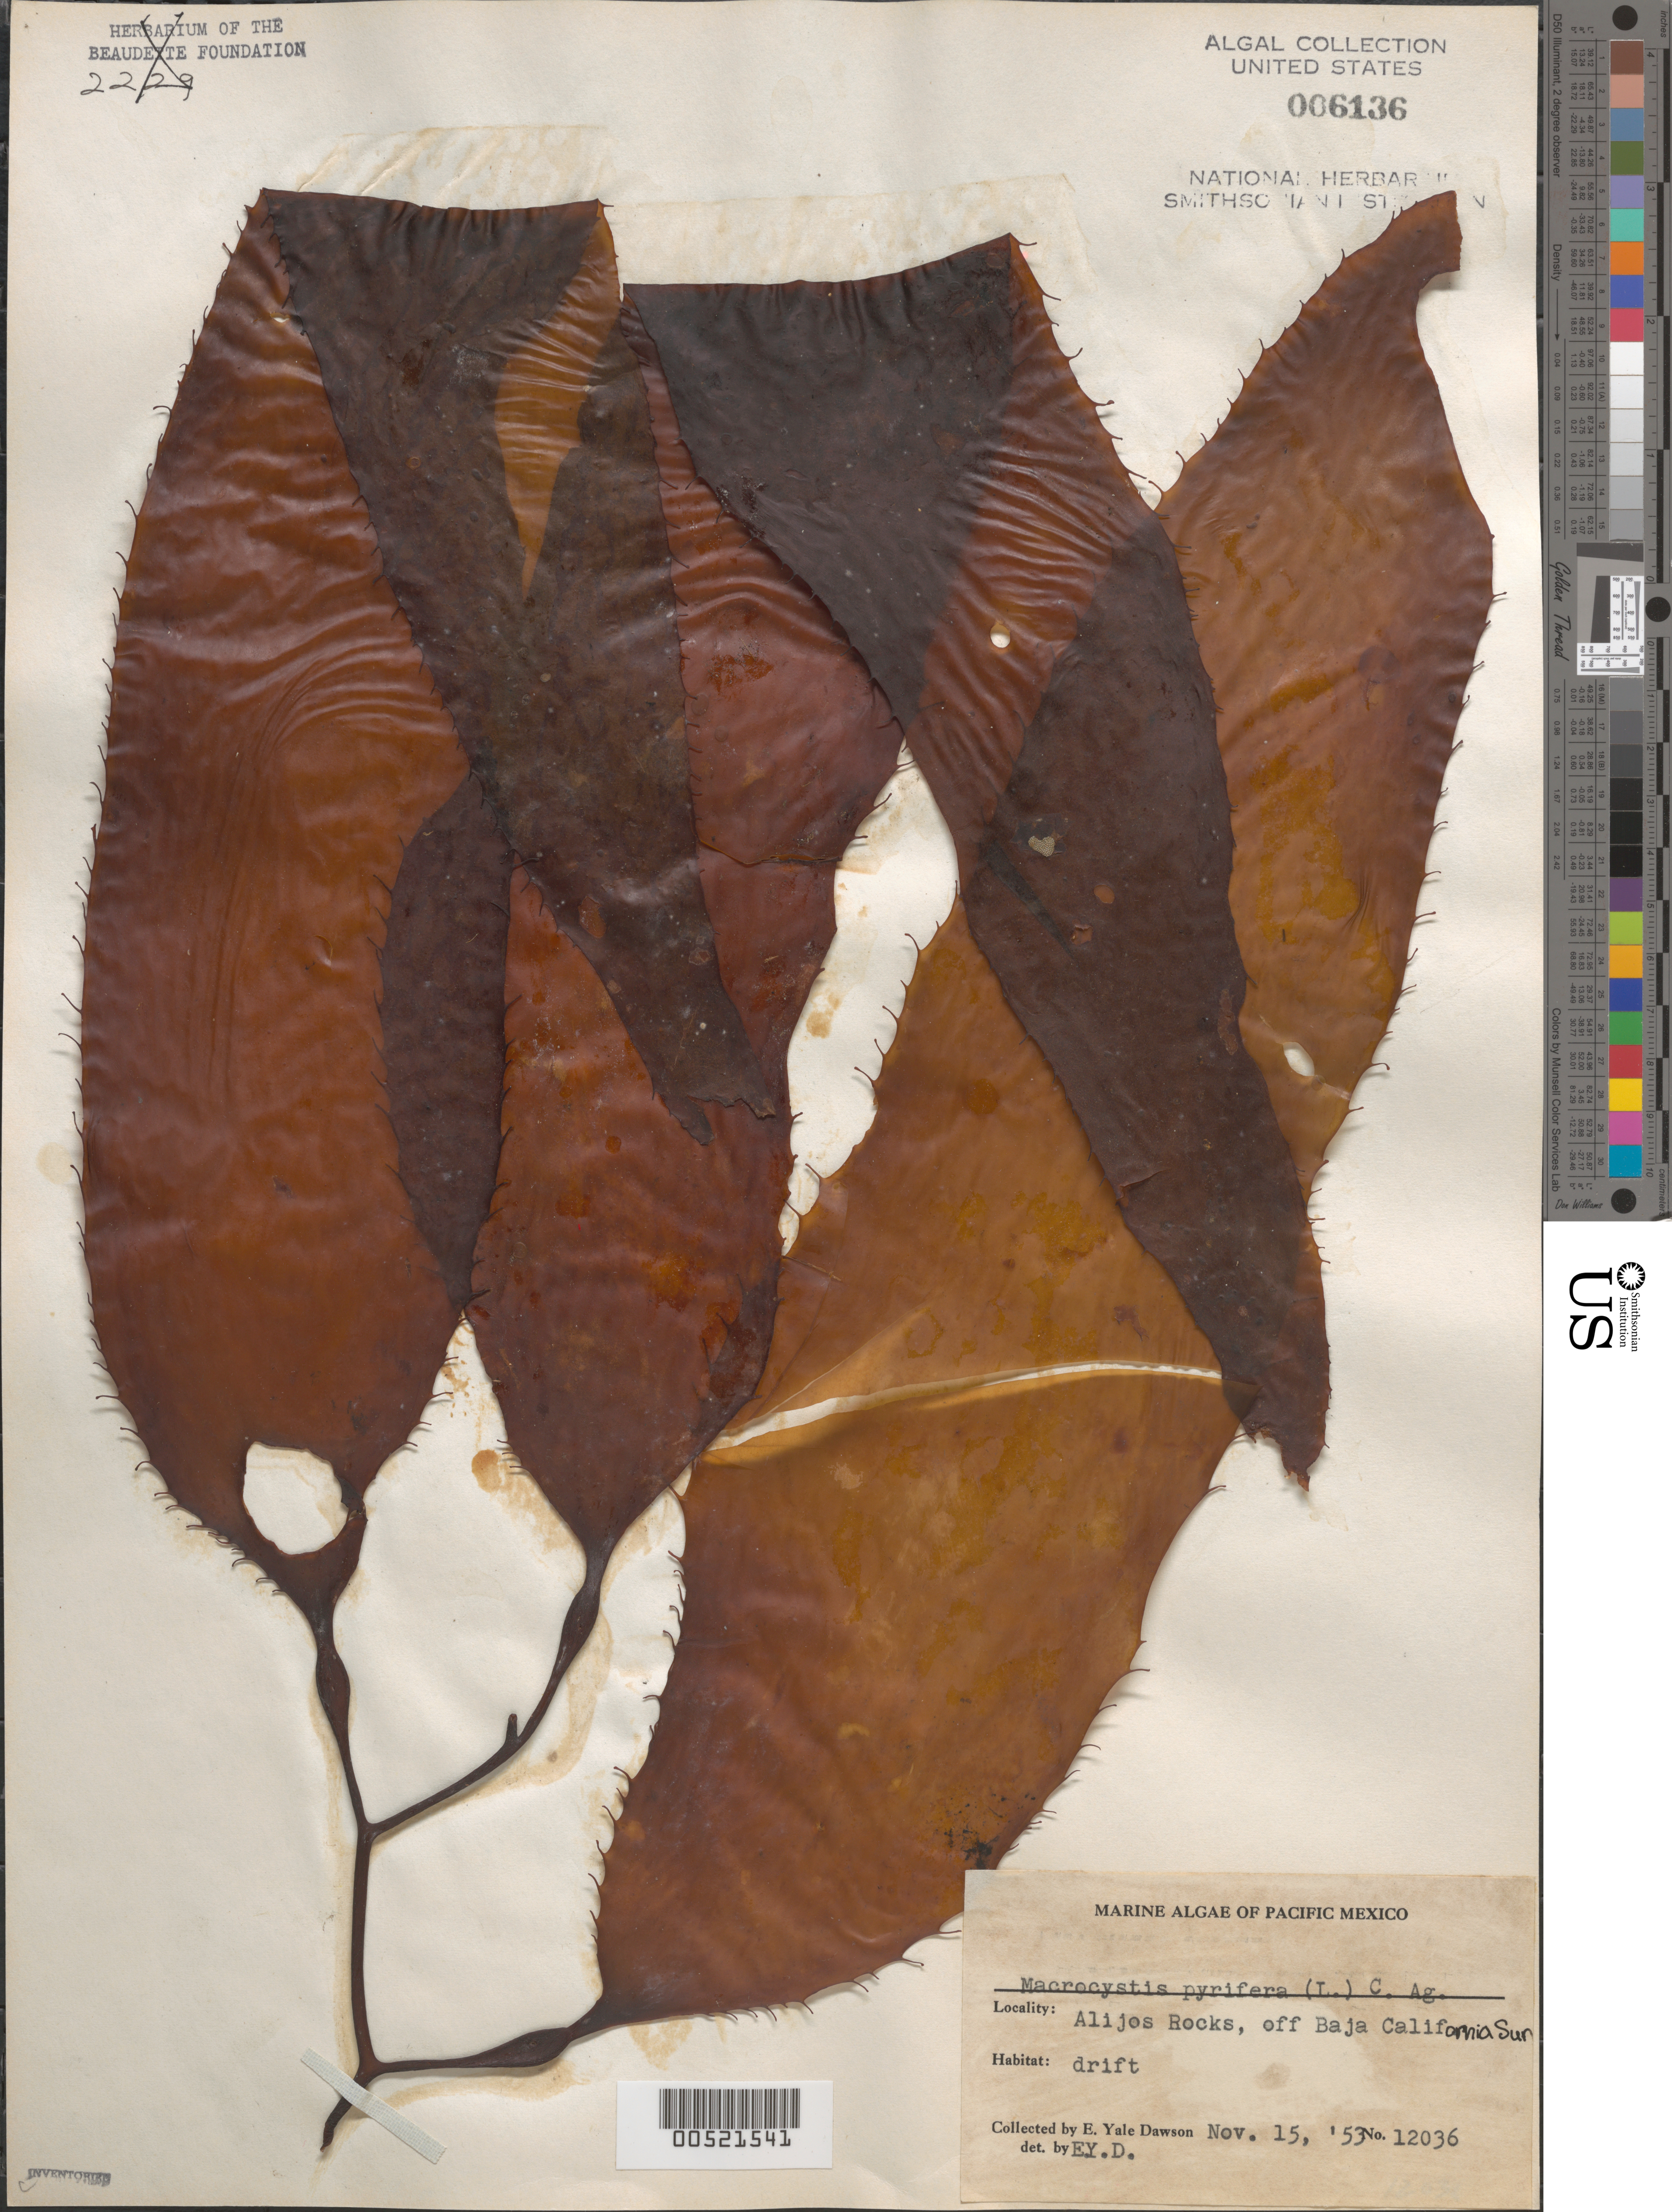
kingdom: Chromista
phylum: Ochrophyta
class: Phaeophyceae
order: Laminariales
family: Laminariaceae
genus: Macrocystis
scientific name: Macrocystis pyrifera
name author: (L.) C. Agardh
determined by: Dawson, E. Y.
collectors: E. Y. Dawson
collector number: EYD 12036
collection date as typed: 15 Nov 1953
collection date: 1953-11-15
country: Mexico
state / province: Baja California Sur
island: Rocas Alijos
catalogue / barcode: US 6136